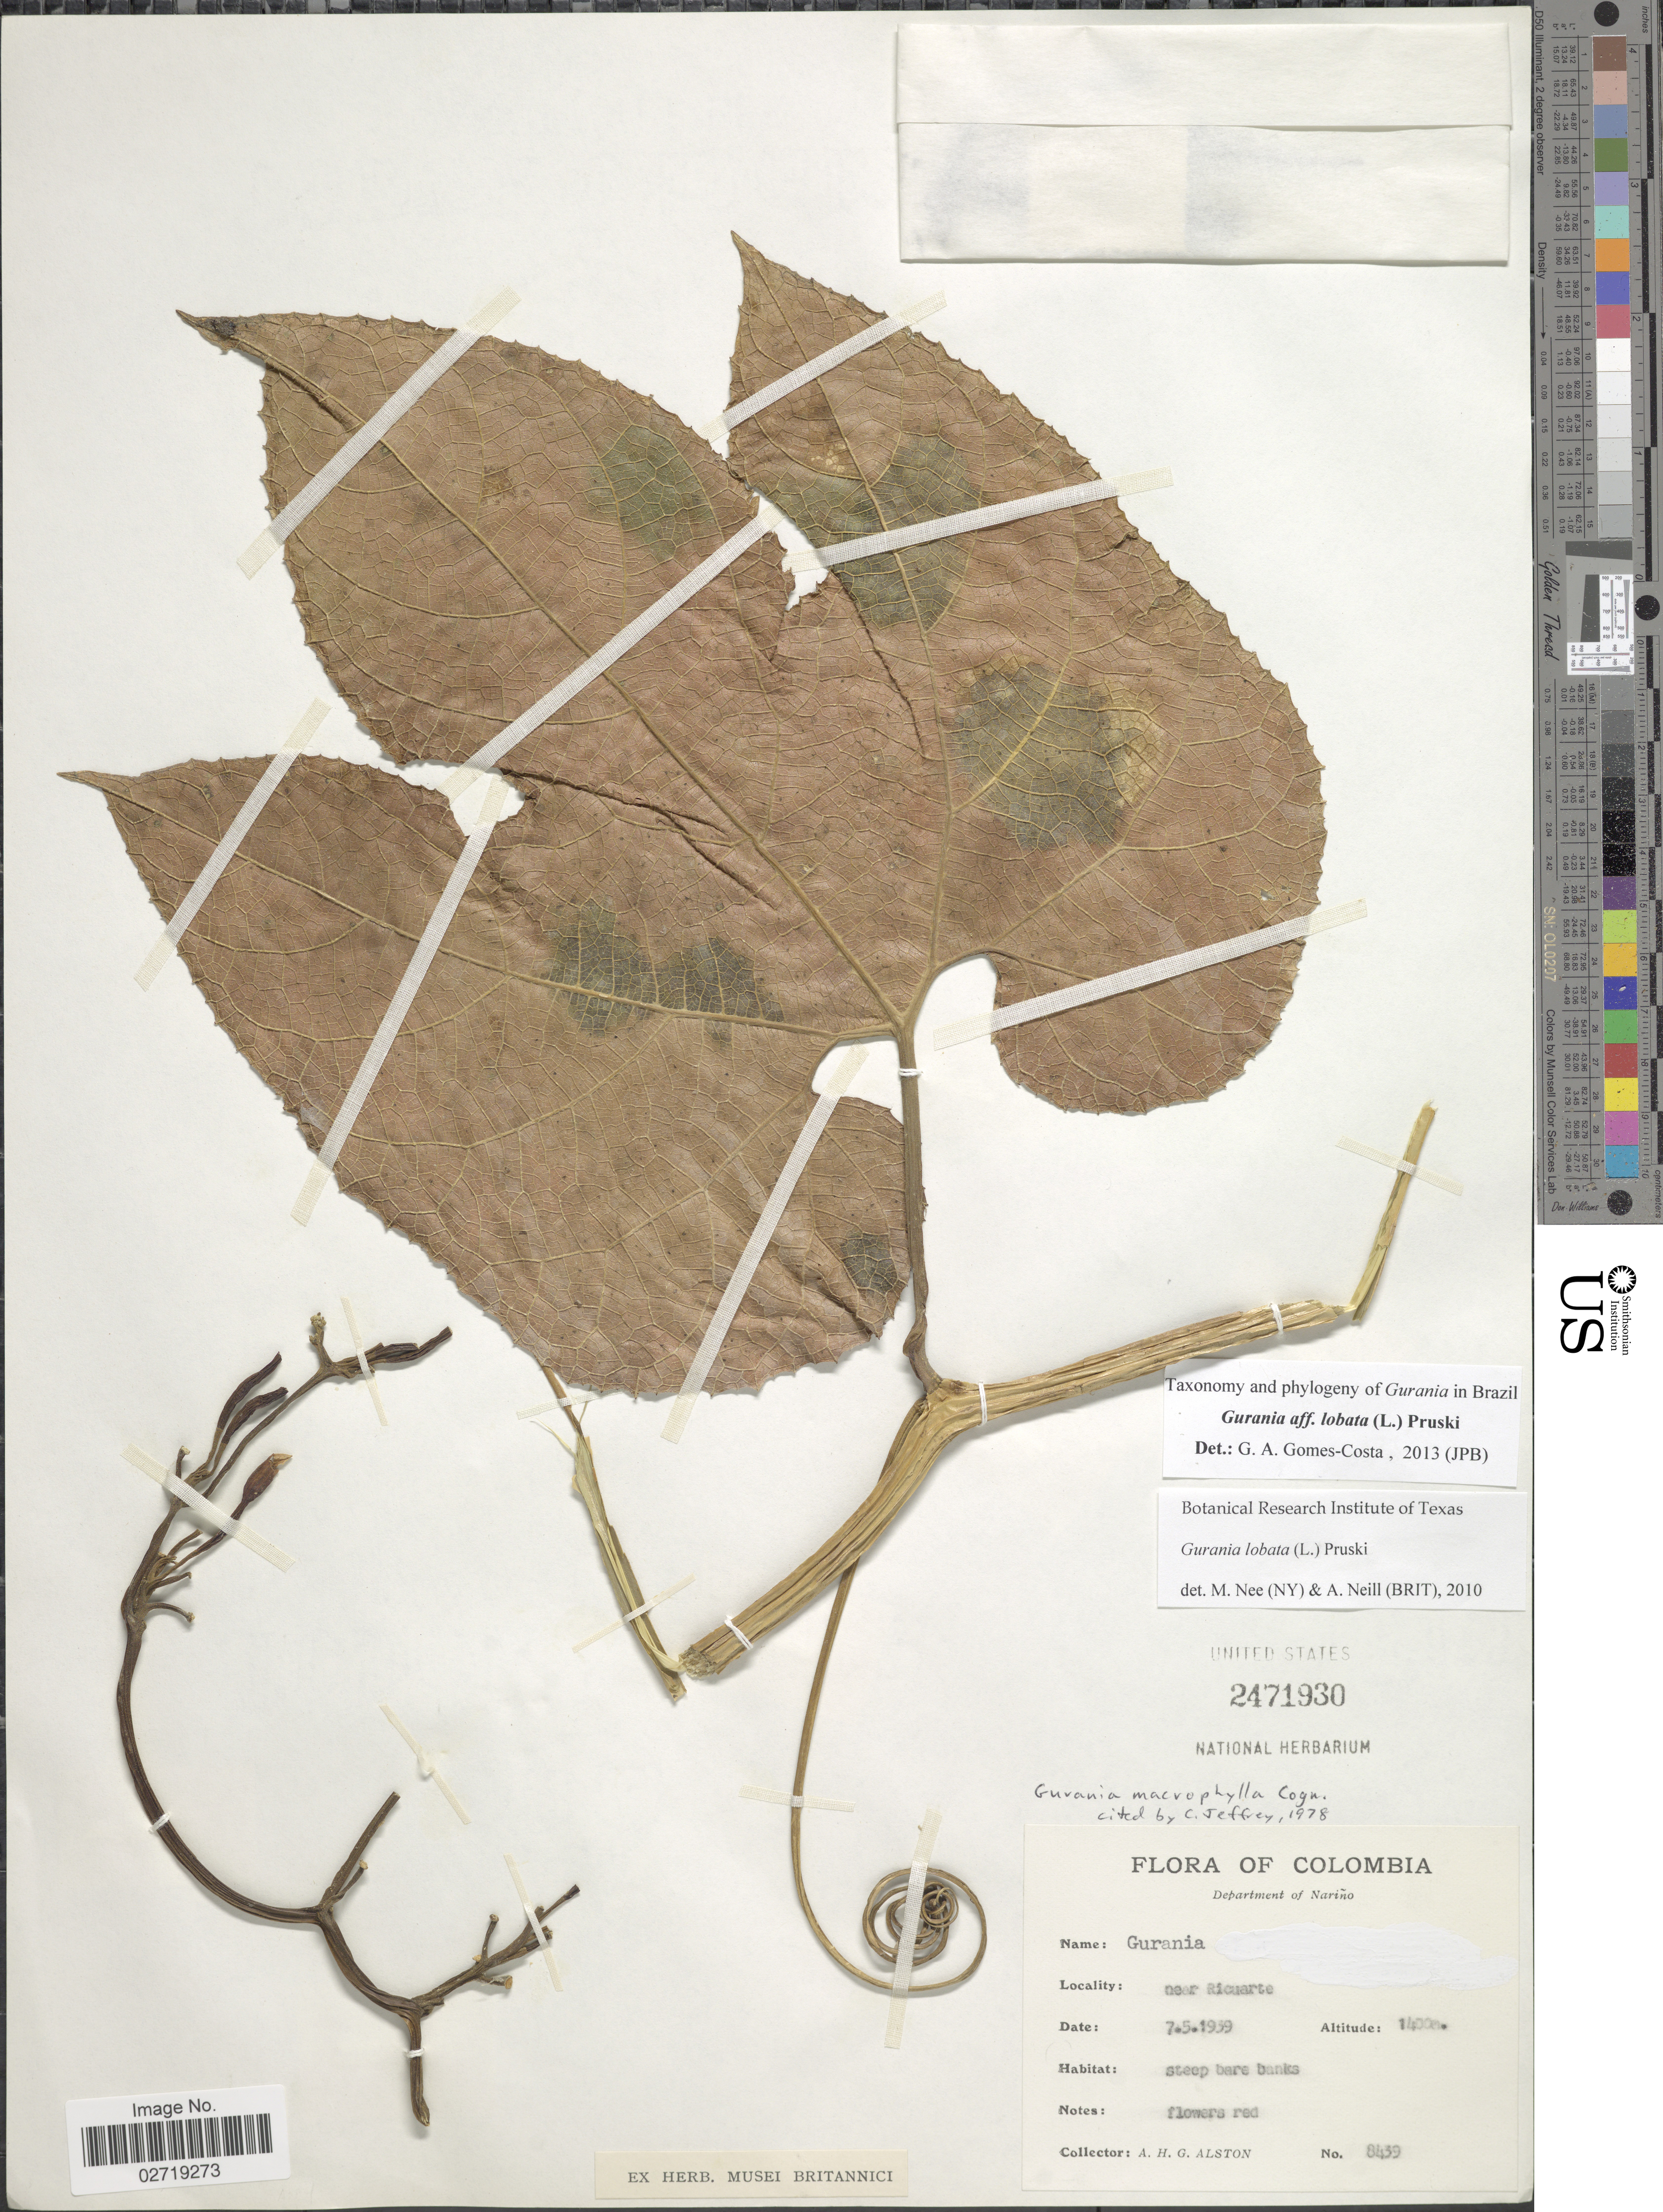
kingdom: Plantae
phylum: Tracheophyta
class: Magnoliopsida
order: Cucurbitales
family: Cucurbitaceae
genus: Gurania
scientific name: Gurania lobata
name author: (L.) Pruski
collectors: A. H. Alston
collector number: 8439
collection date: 1939-05-07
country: Colombia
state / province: Nariño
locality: Near Ricuarte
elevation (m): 1400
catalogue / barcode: US 2471930